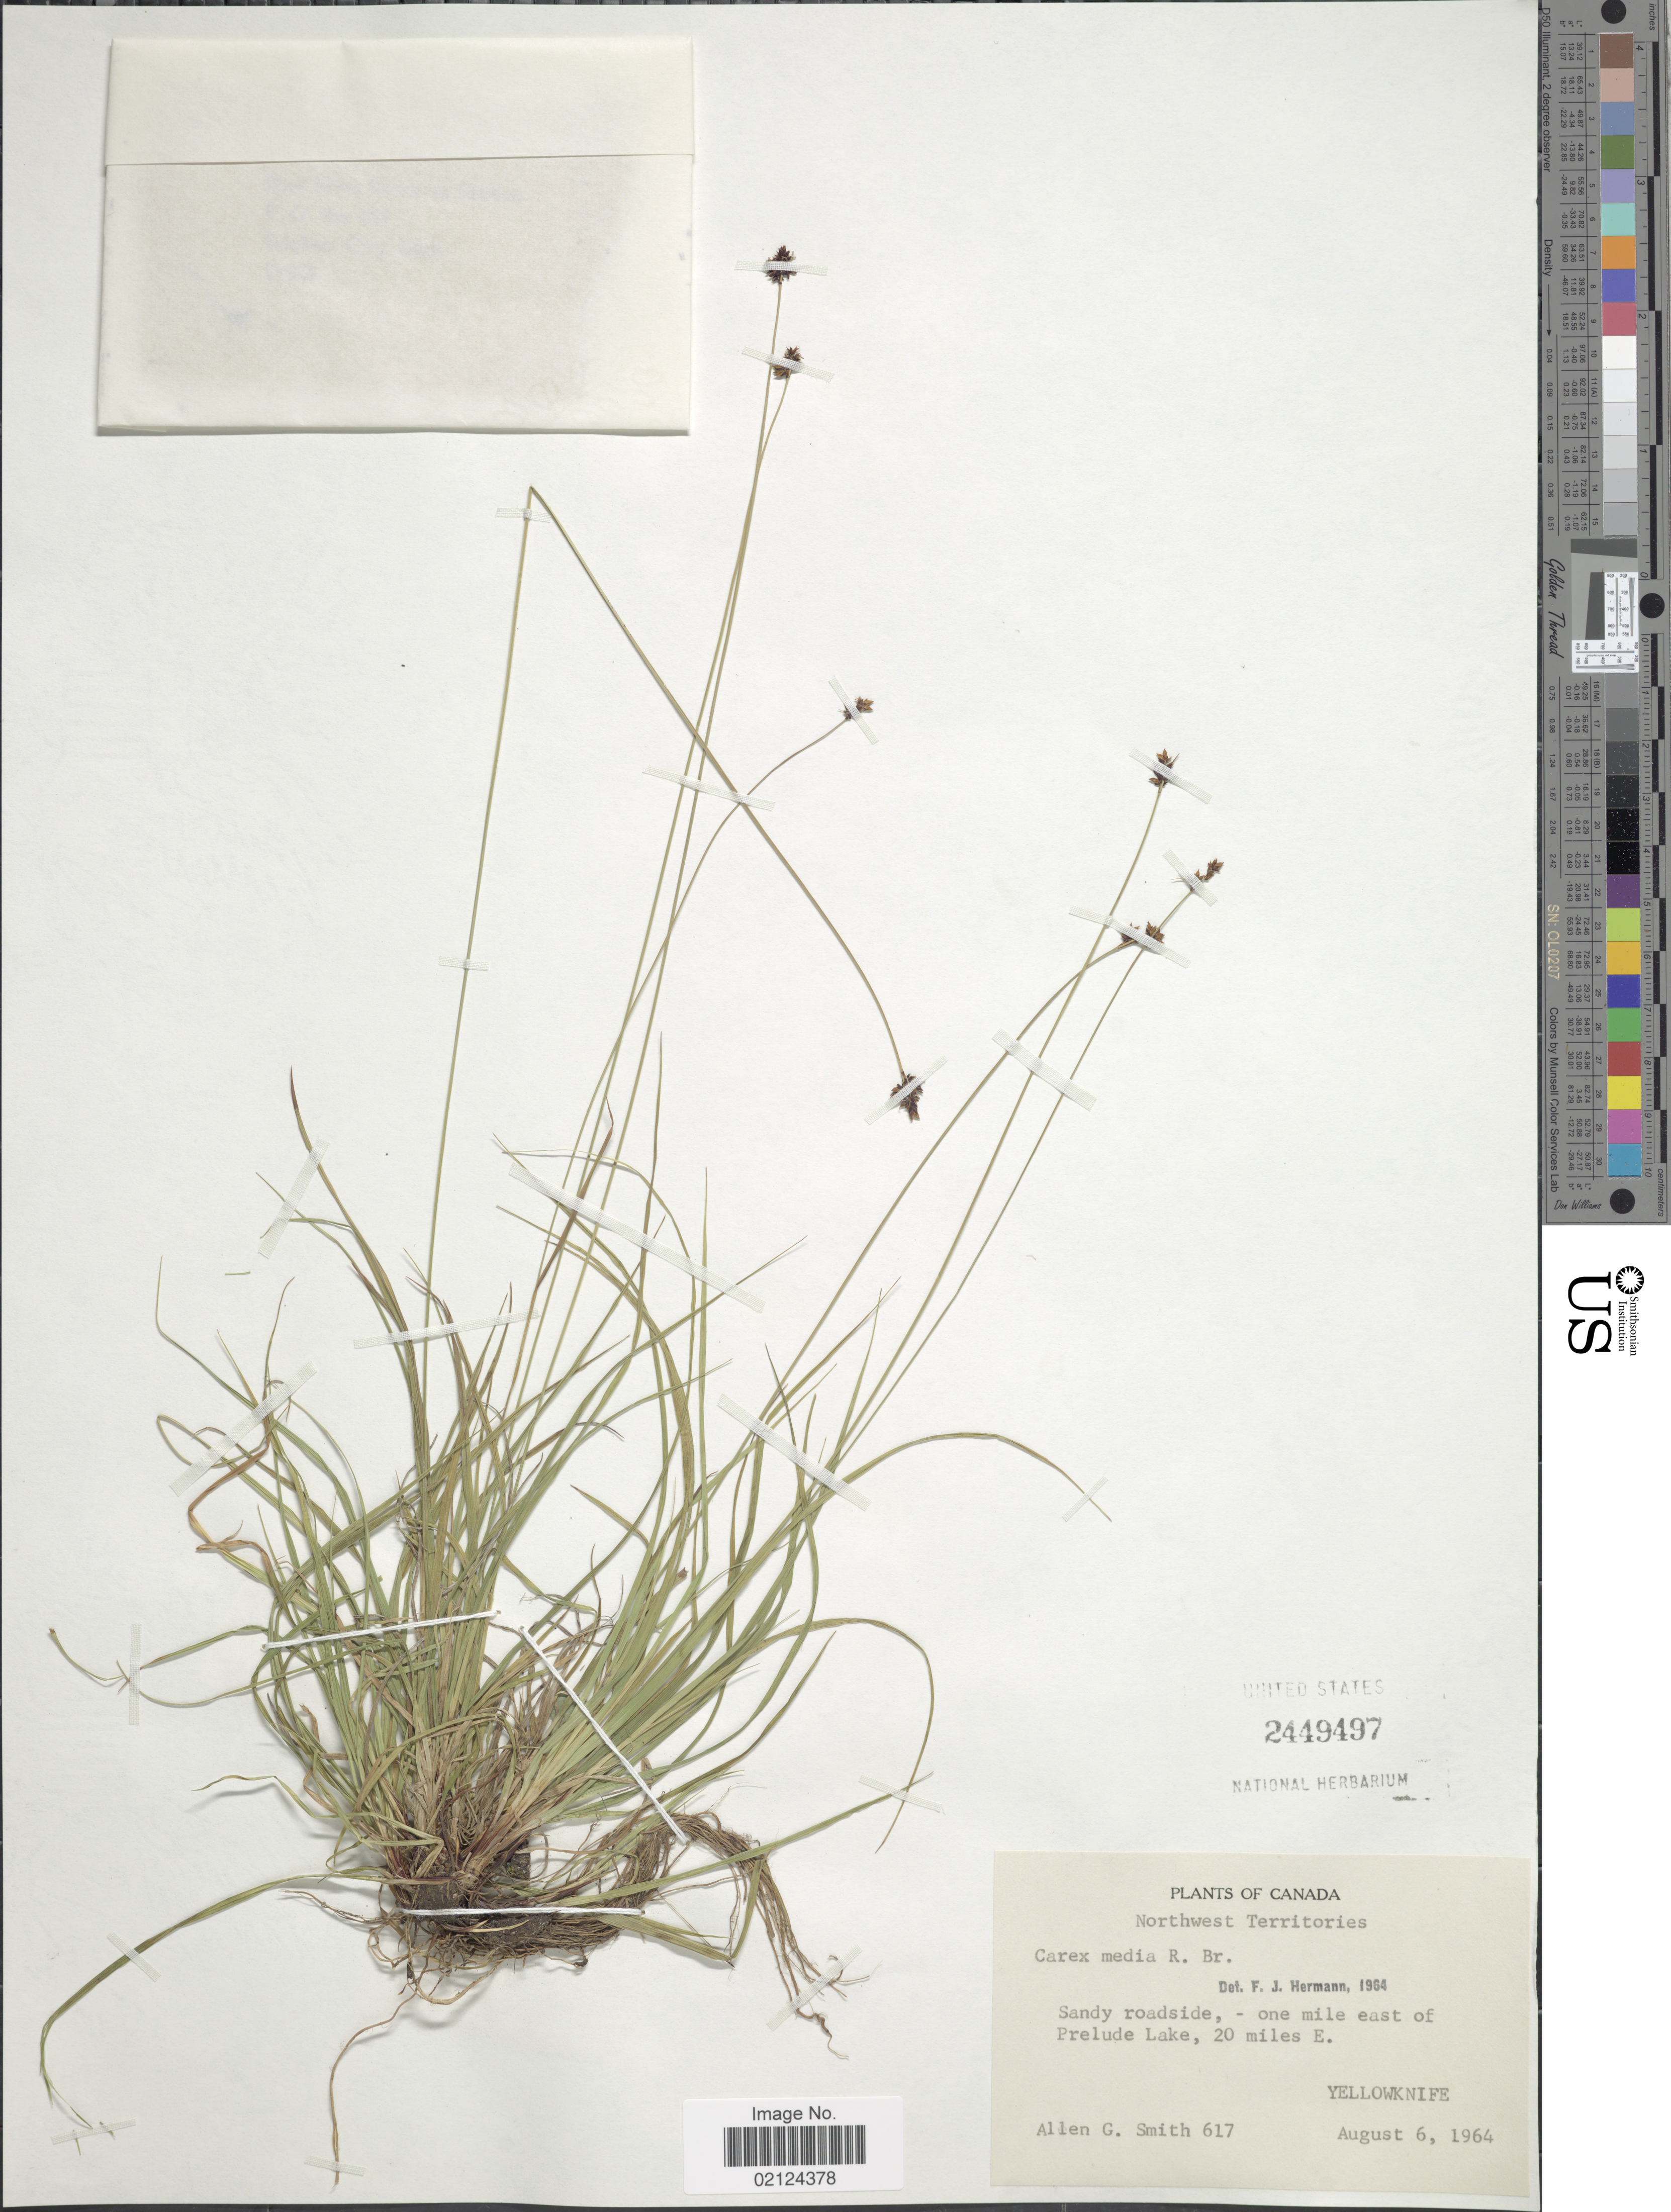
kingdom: Plantae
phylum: Tracheophyta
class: Liliopsida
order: Poales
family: Cyperaceae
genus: Carex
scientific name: Carex media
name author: R. Br.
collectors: A. Smith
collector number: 617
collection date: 1964-08-06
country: Canada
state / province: Northwest Territories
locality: One mile east of Prelude Lake, 20 miles E Yellowknife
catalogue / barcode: US 2449497